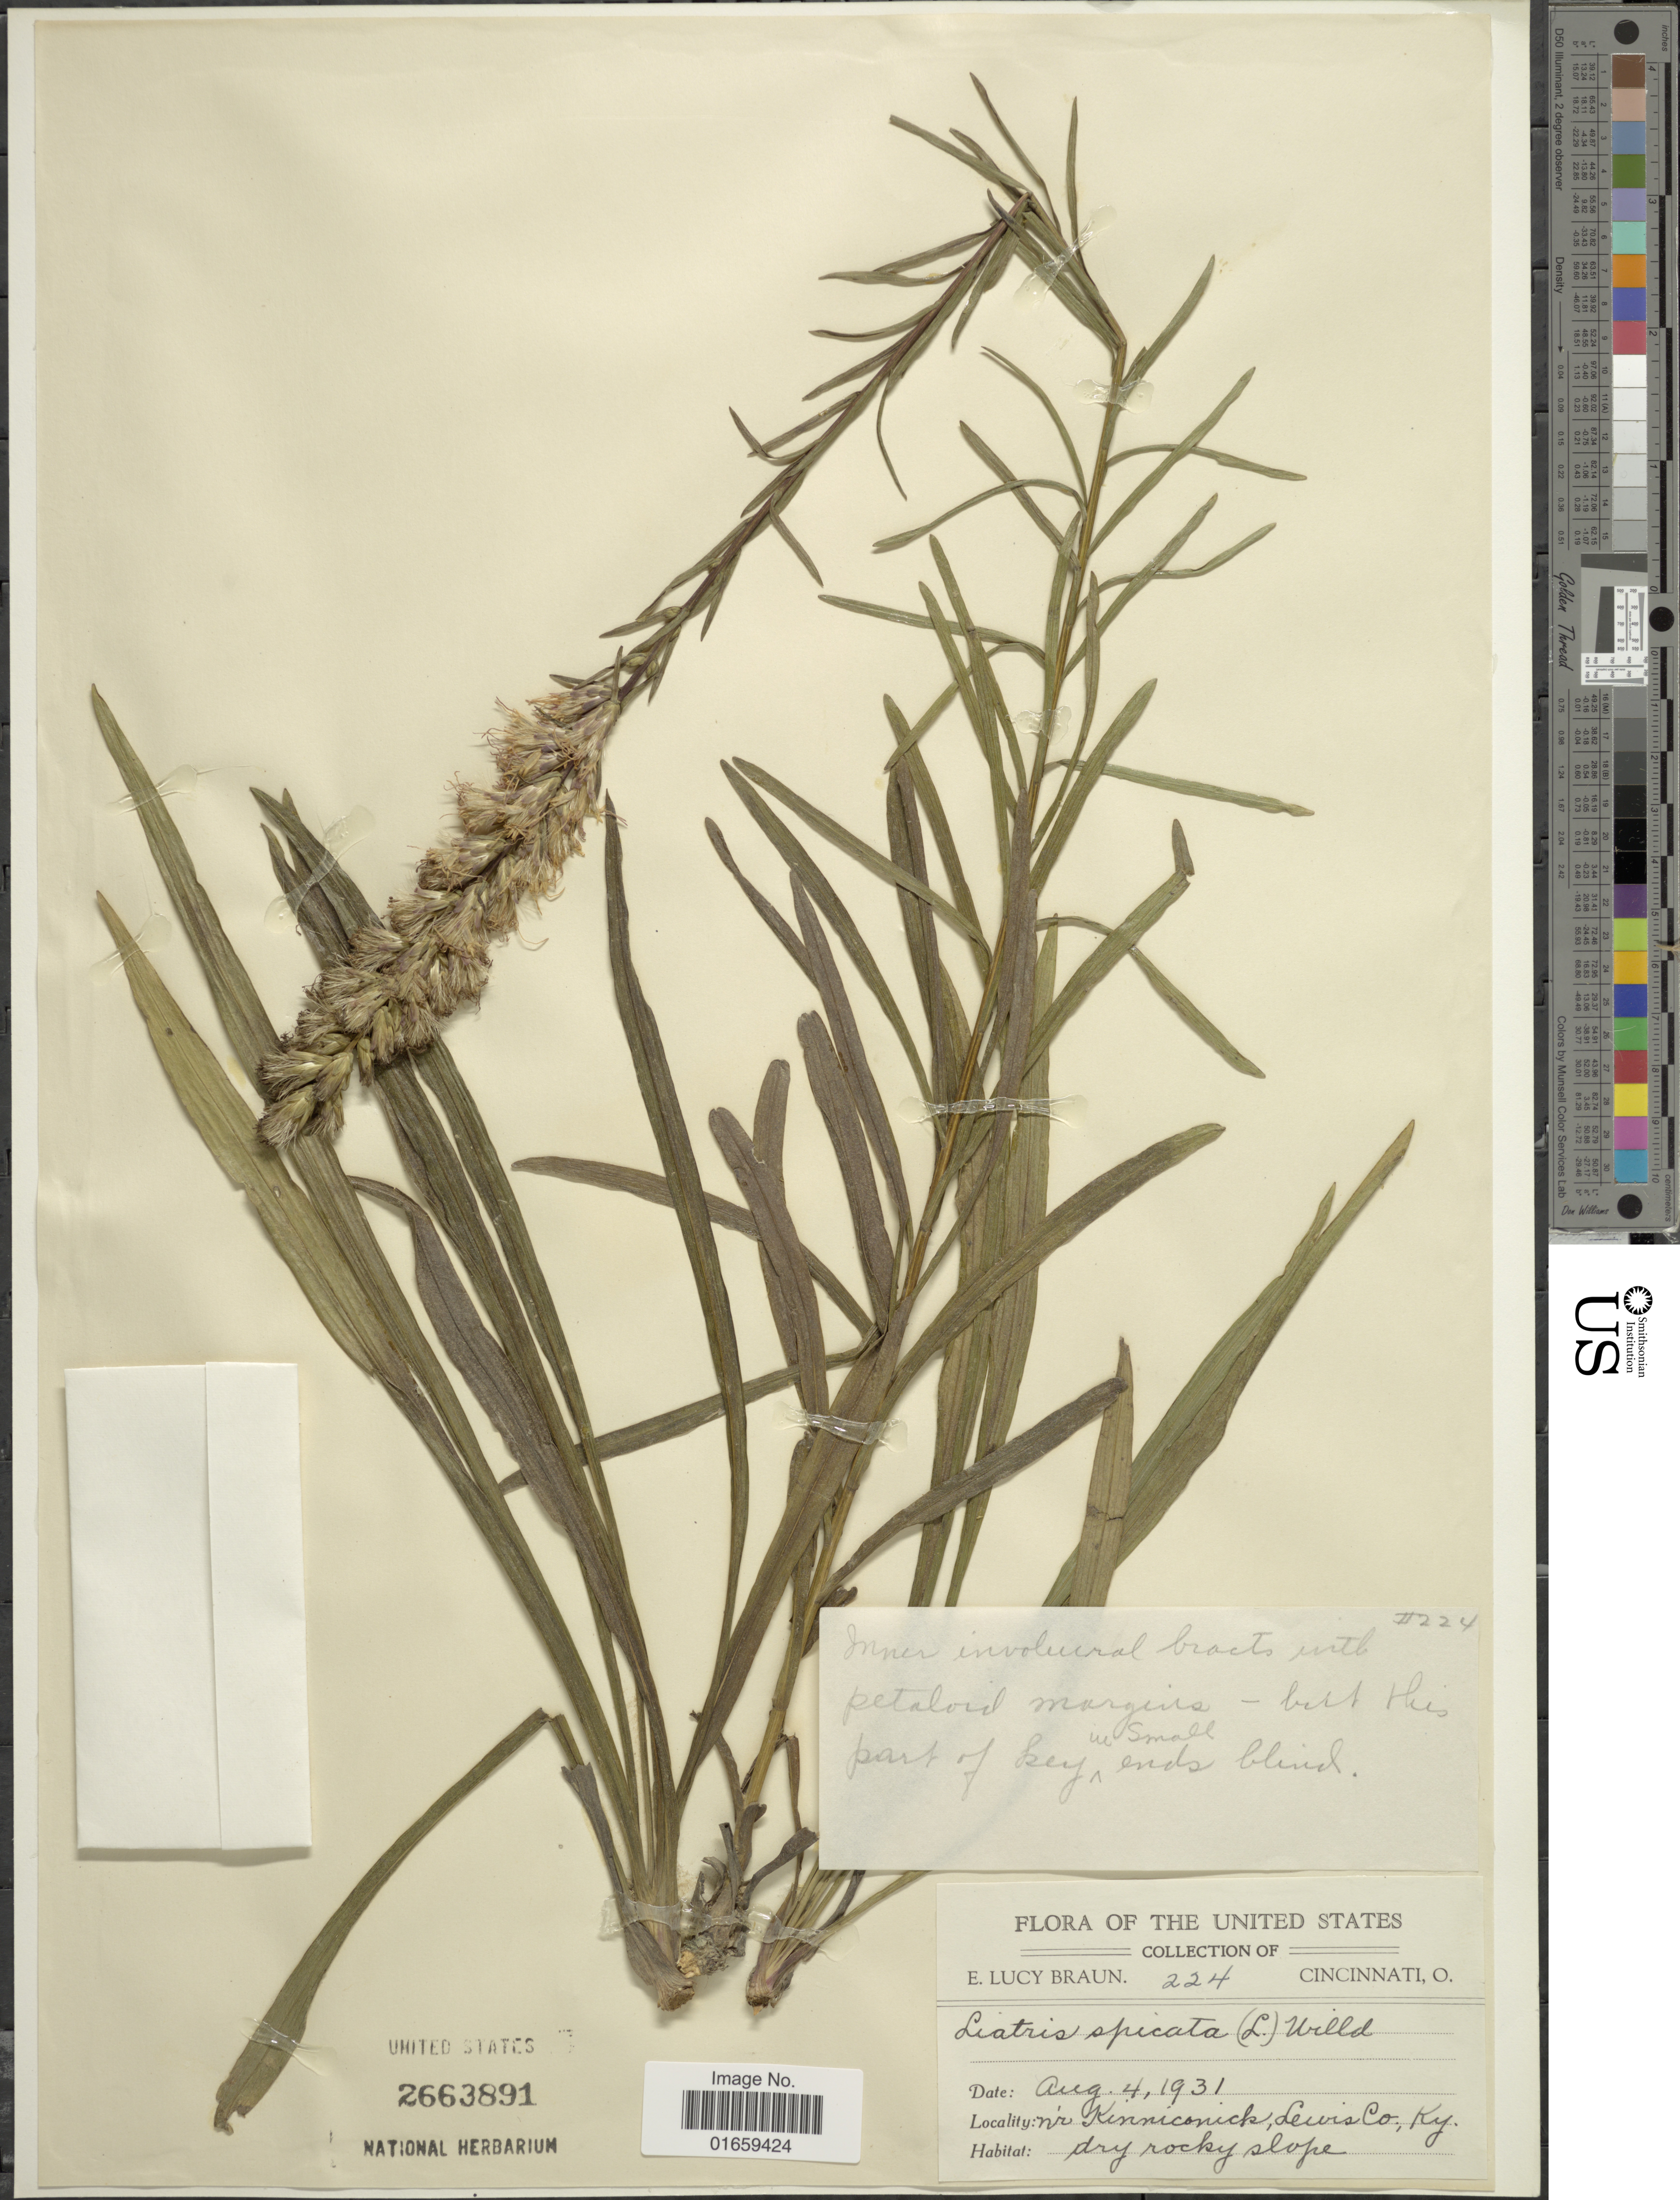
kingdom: Plantae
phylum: Tracheophyta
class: Magnoliopsida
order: Asterales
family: Asteraceae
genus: Liatris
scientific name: Liatris spicata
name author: (L.) Willd.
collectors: E. L. Braun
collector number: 224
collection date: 1931-08-04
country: United States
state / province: Kentucky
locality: Nr Kinniconick, Lewis co.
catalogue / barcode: US 2663891